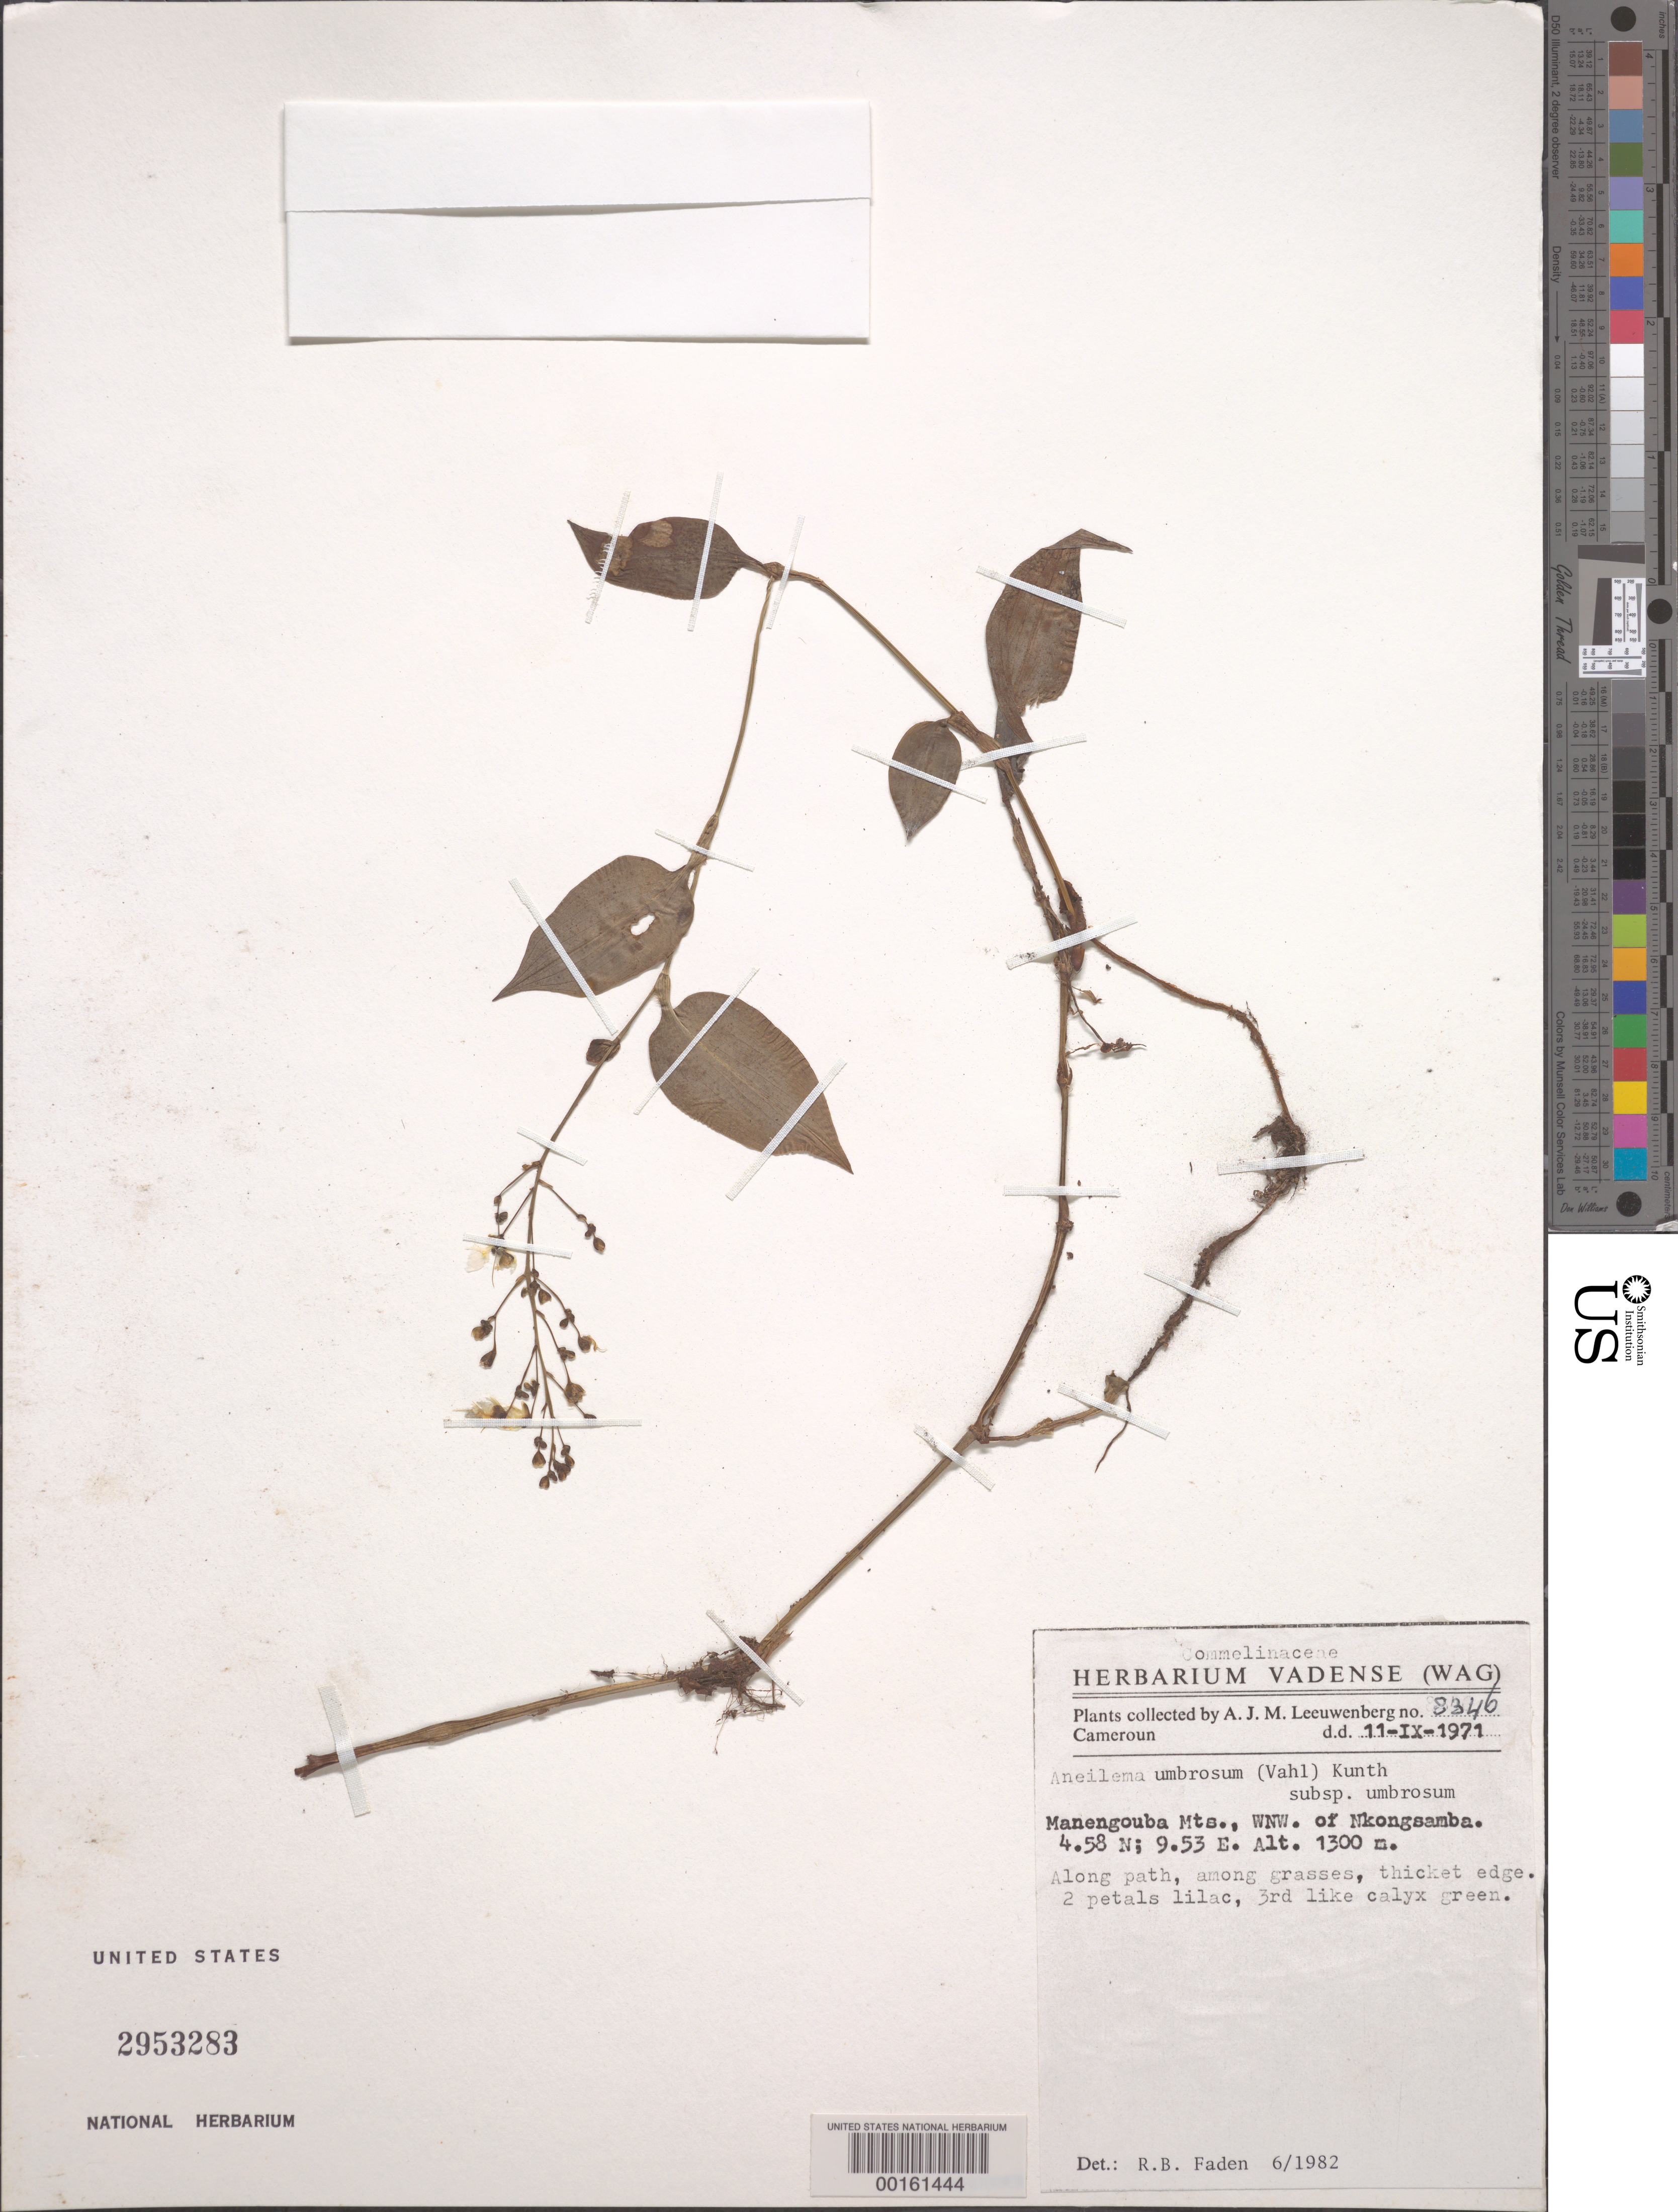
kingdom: Plantae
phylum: Tracheophyta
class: Liliopsida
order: Commelinales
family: Commelinaceae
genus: Aneilema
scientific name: Aneilema umbrosum subsp. umbrosum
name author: (Vahl) Kunth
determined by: Faden, Robert B., (US), Smithsonian Institution - National Museum of Natural History (UNITED STATES)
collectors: A. J. M. Leeuwenberg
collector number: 8346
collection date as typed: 11 Sep 1971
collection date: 1971-09-11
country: Cameroon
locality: Manengouba mts., wnw of nkongsamba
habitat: Thicket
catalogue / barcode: US 2953283